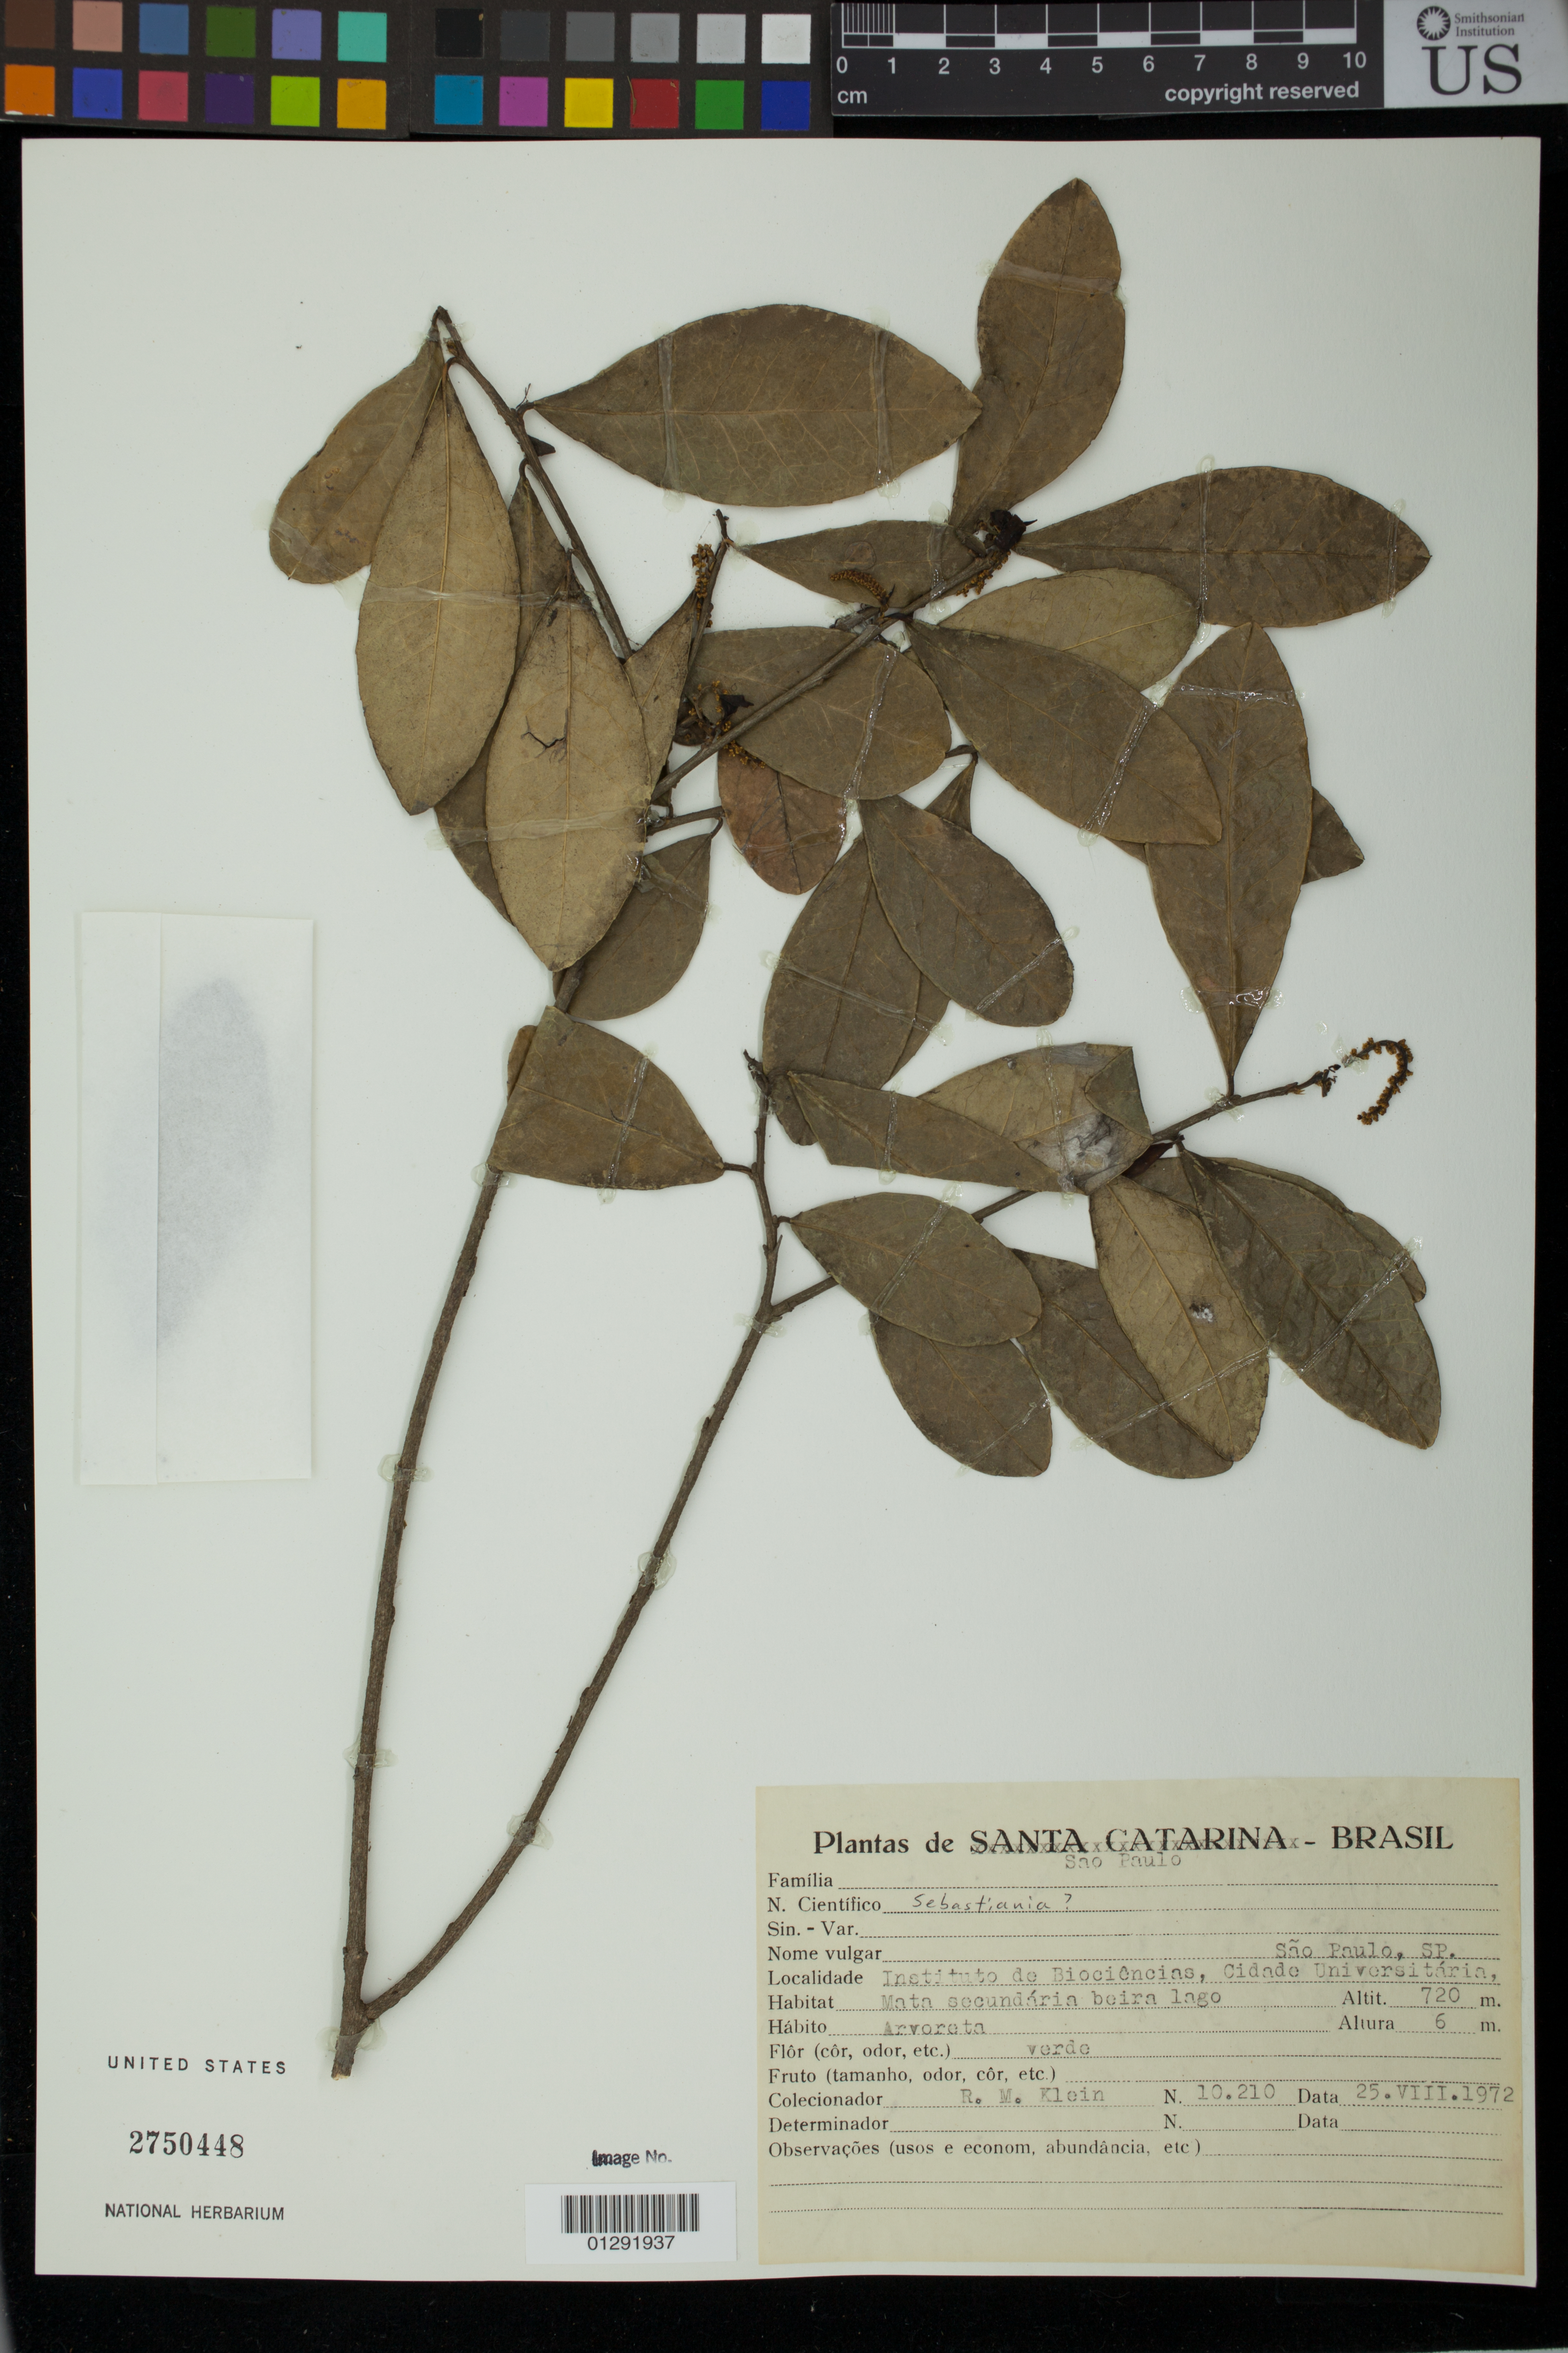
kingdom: Plantae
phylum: Tracheophyta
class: Magnoliopsida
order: Malpighiales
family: Euphorbiaceae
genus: Sebastiania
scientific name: Sebastiania sp.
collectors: R. M. Klein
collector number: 10210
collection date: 1972-08-25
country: Brazil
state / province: Sao Paulo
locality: Instituto de Biociencias, Cidade Universitaria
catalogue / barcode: US 2750448